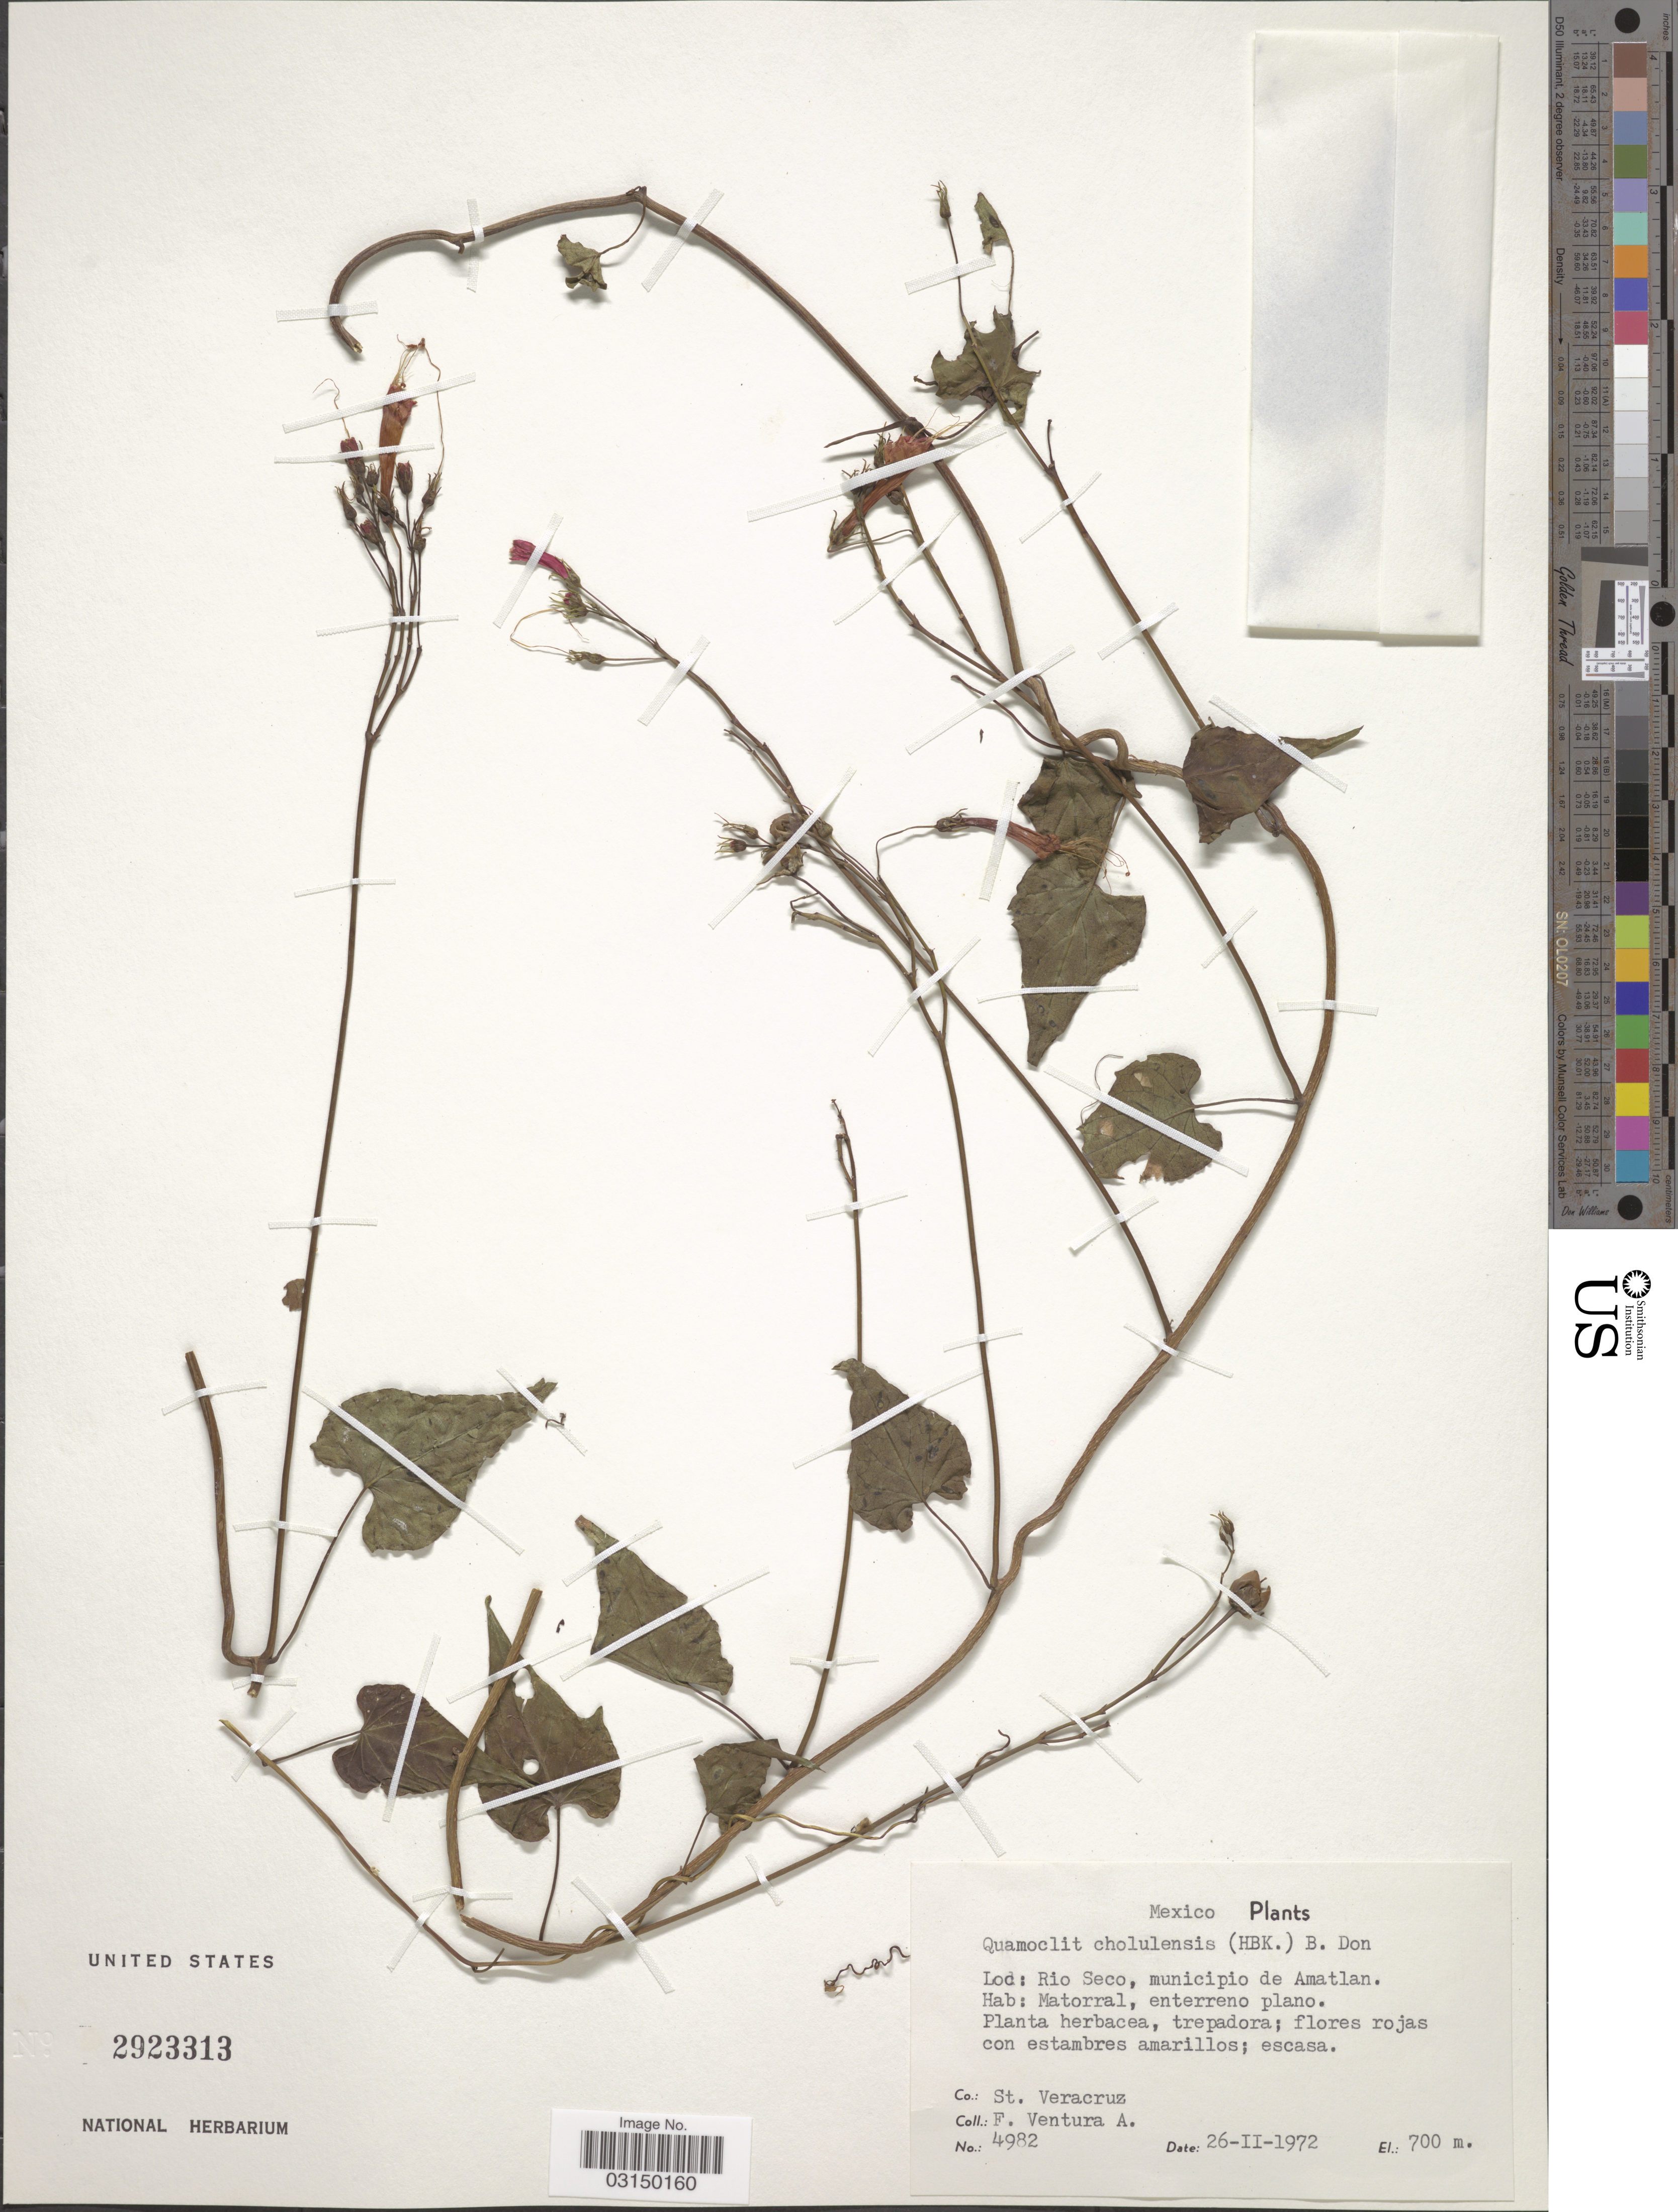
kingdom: Plantae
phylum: Tracheophyta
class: Magnoliopsida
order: Solanales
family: Convolvulaceae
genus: Ipomoea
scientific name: Ipomoea hastigera var. hastigera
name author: Kunth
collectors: F. Ventura A.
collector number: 4982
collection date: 1972-02-26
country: Mexico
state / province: Veracruz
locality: Rio Seco, municipio de Amatlan. Co.: St. Veracruz.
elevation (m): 700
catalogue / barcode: US 2923313